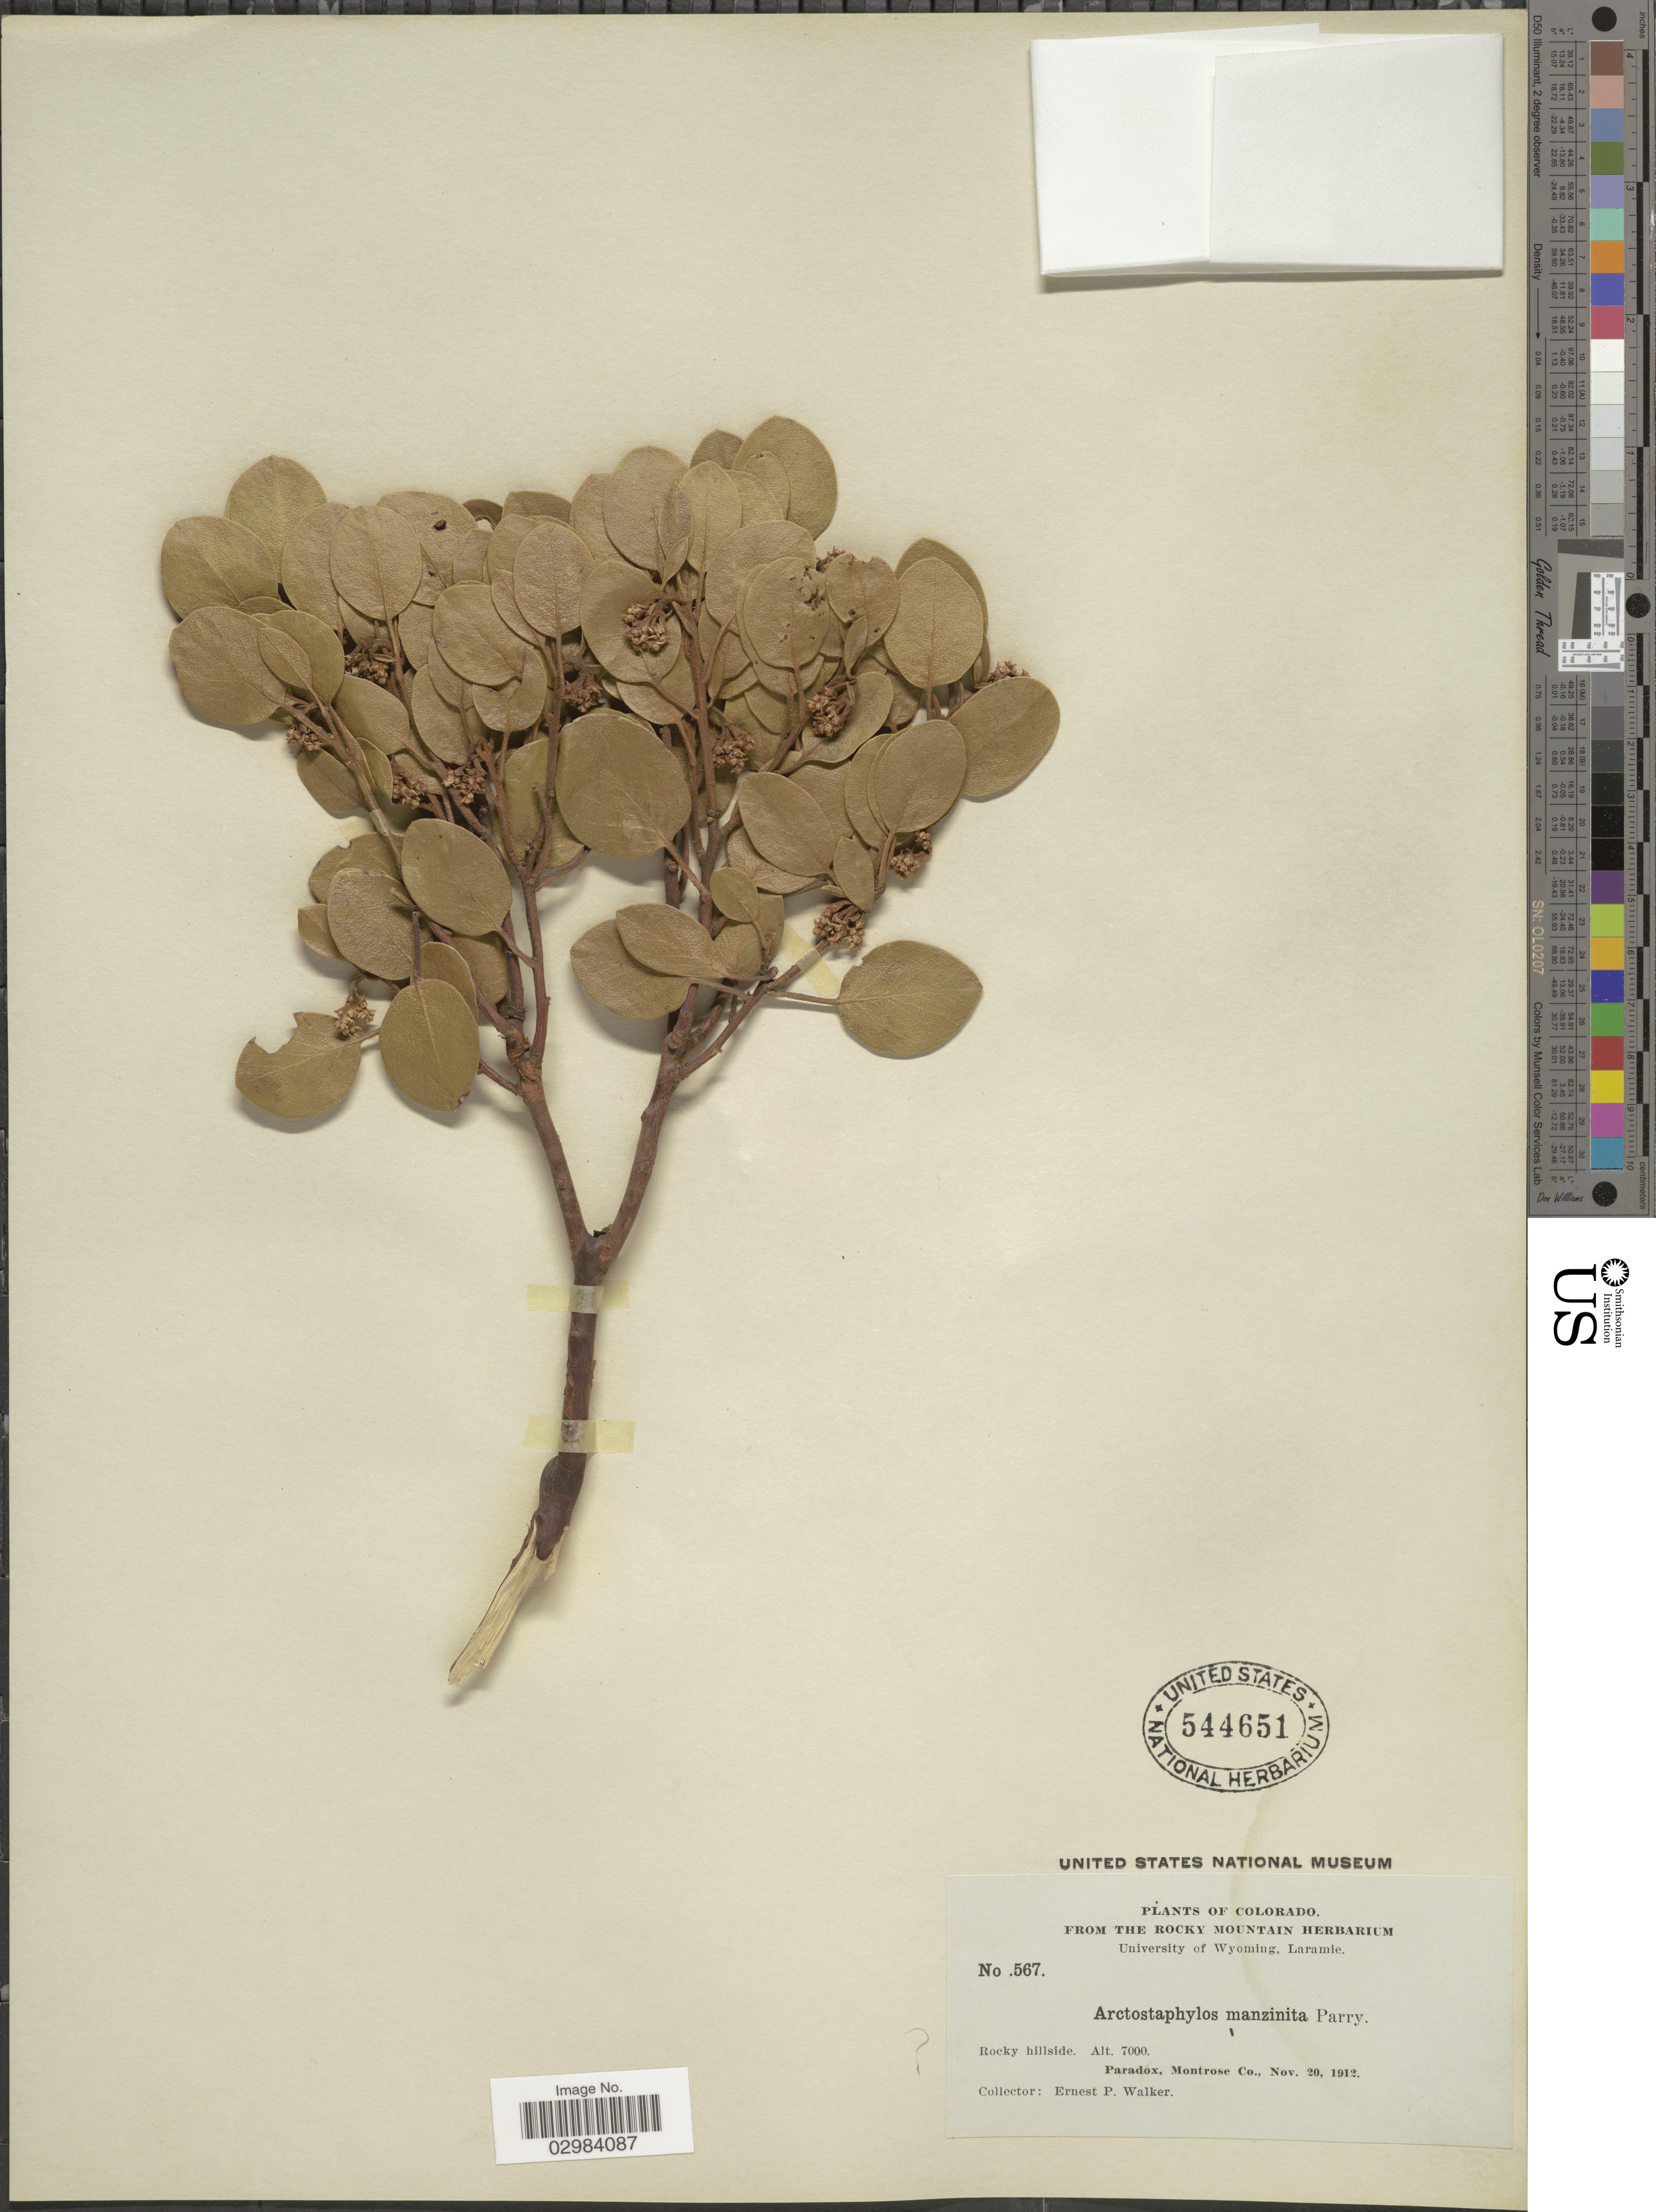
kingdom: Plantae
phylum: Tracheophyta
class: Magnoliopsida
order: Ericales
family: Ericaceae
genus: Arctostaphylos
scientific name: Arctostaphylos manzanita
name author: Parry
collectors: E. P. Walker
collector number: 567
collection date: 1912-11-20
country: United States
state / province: Colorado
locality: Paradox, Montrose Co.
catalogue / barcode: US 544651